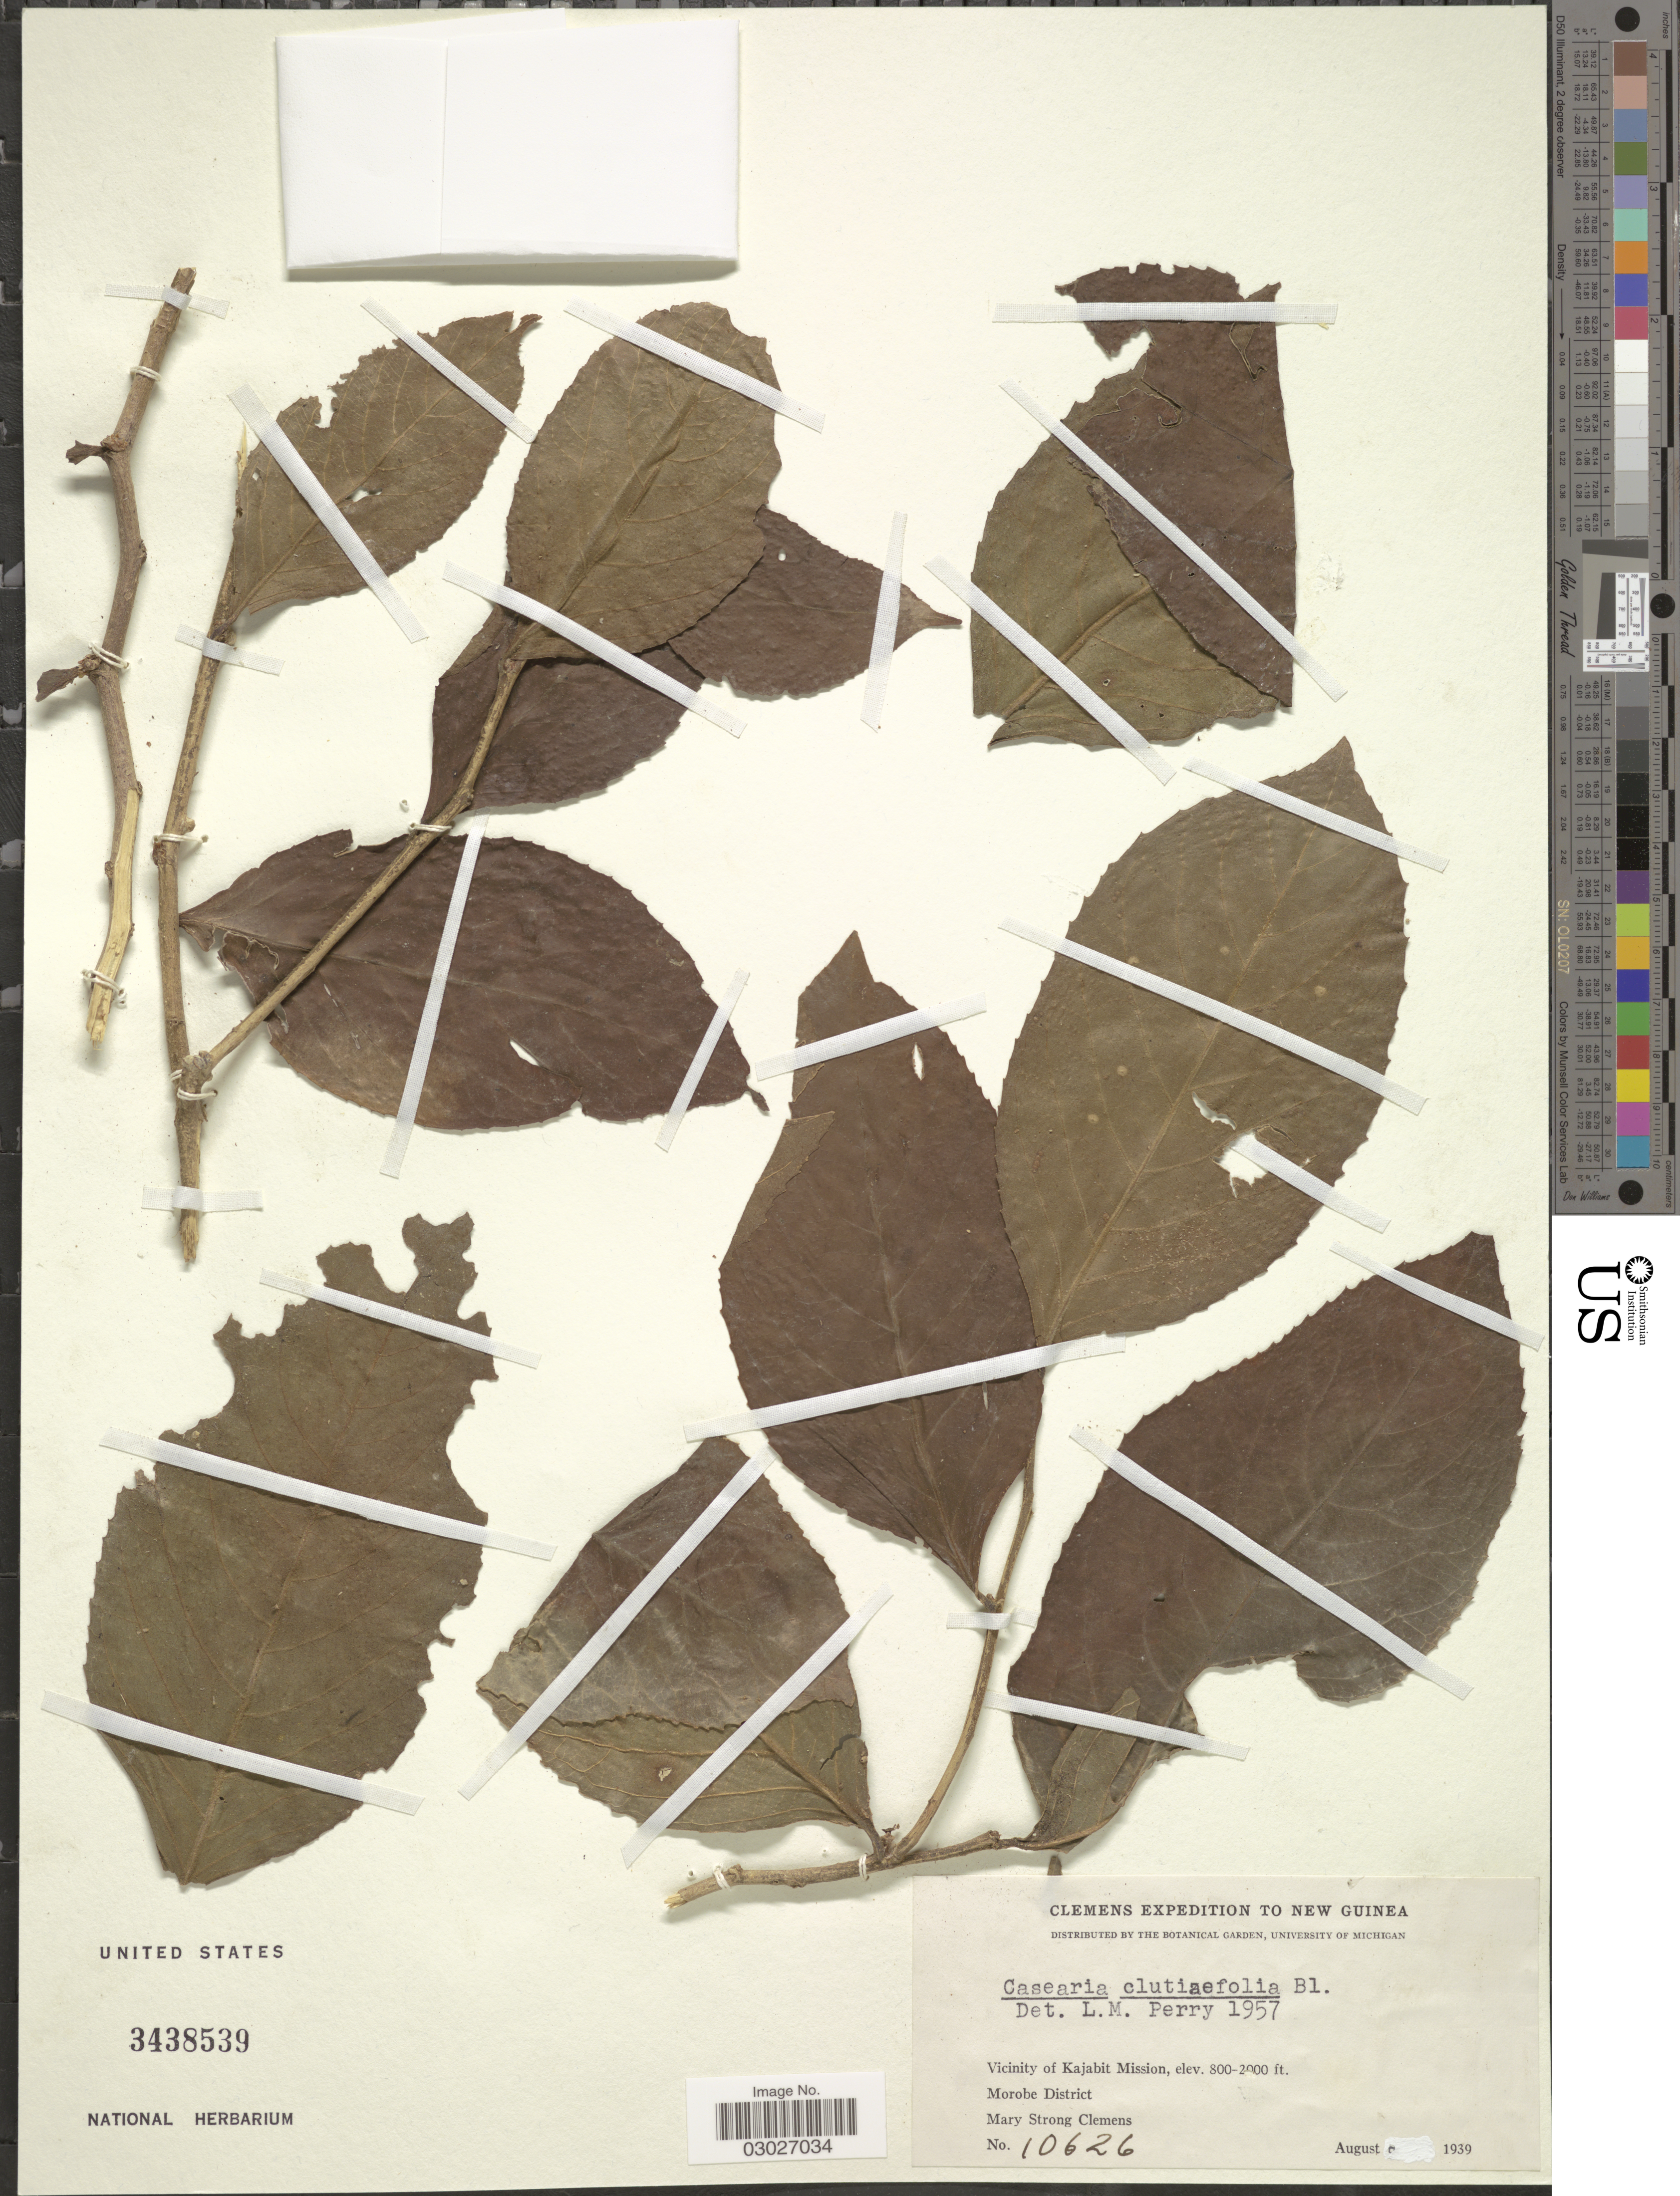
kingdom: Plantae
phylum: Tracheophyta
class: Magnoliopsida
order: Malpighiales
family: Salicaceae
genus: Casearia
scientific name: Casearia clutiifolia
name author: Blume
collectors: M. S. Clemens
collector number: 10626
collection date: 1939-08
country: Papua New Guinea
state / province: Morobe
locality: New Guinea. Vicinity of Kajabit Mission. Morobe District.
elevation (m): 244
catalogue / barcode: US 3438539